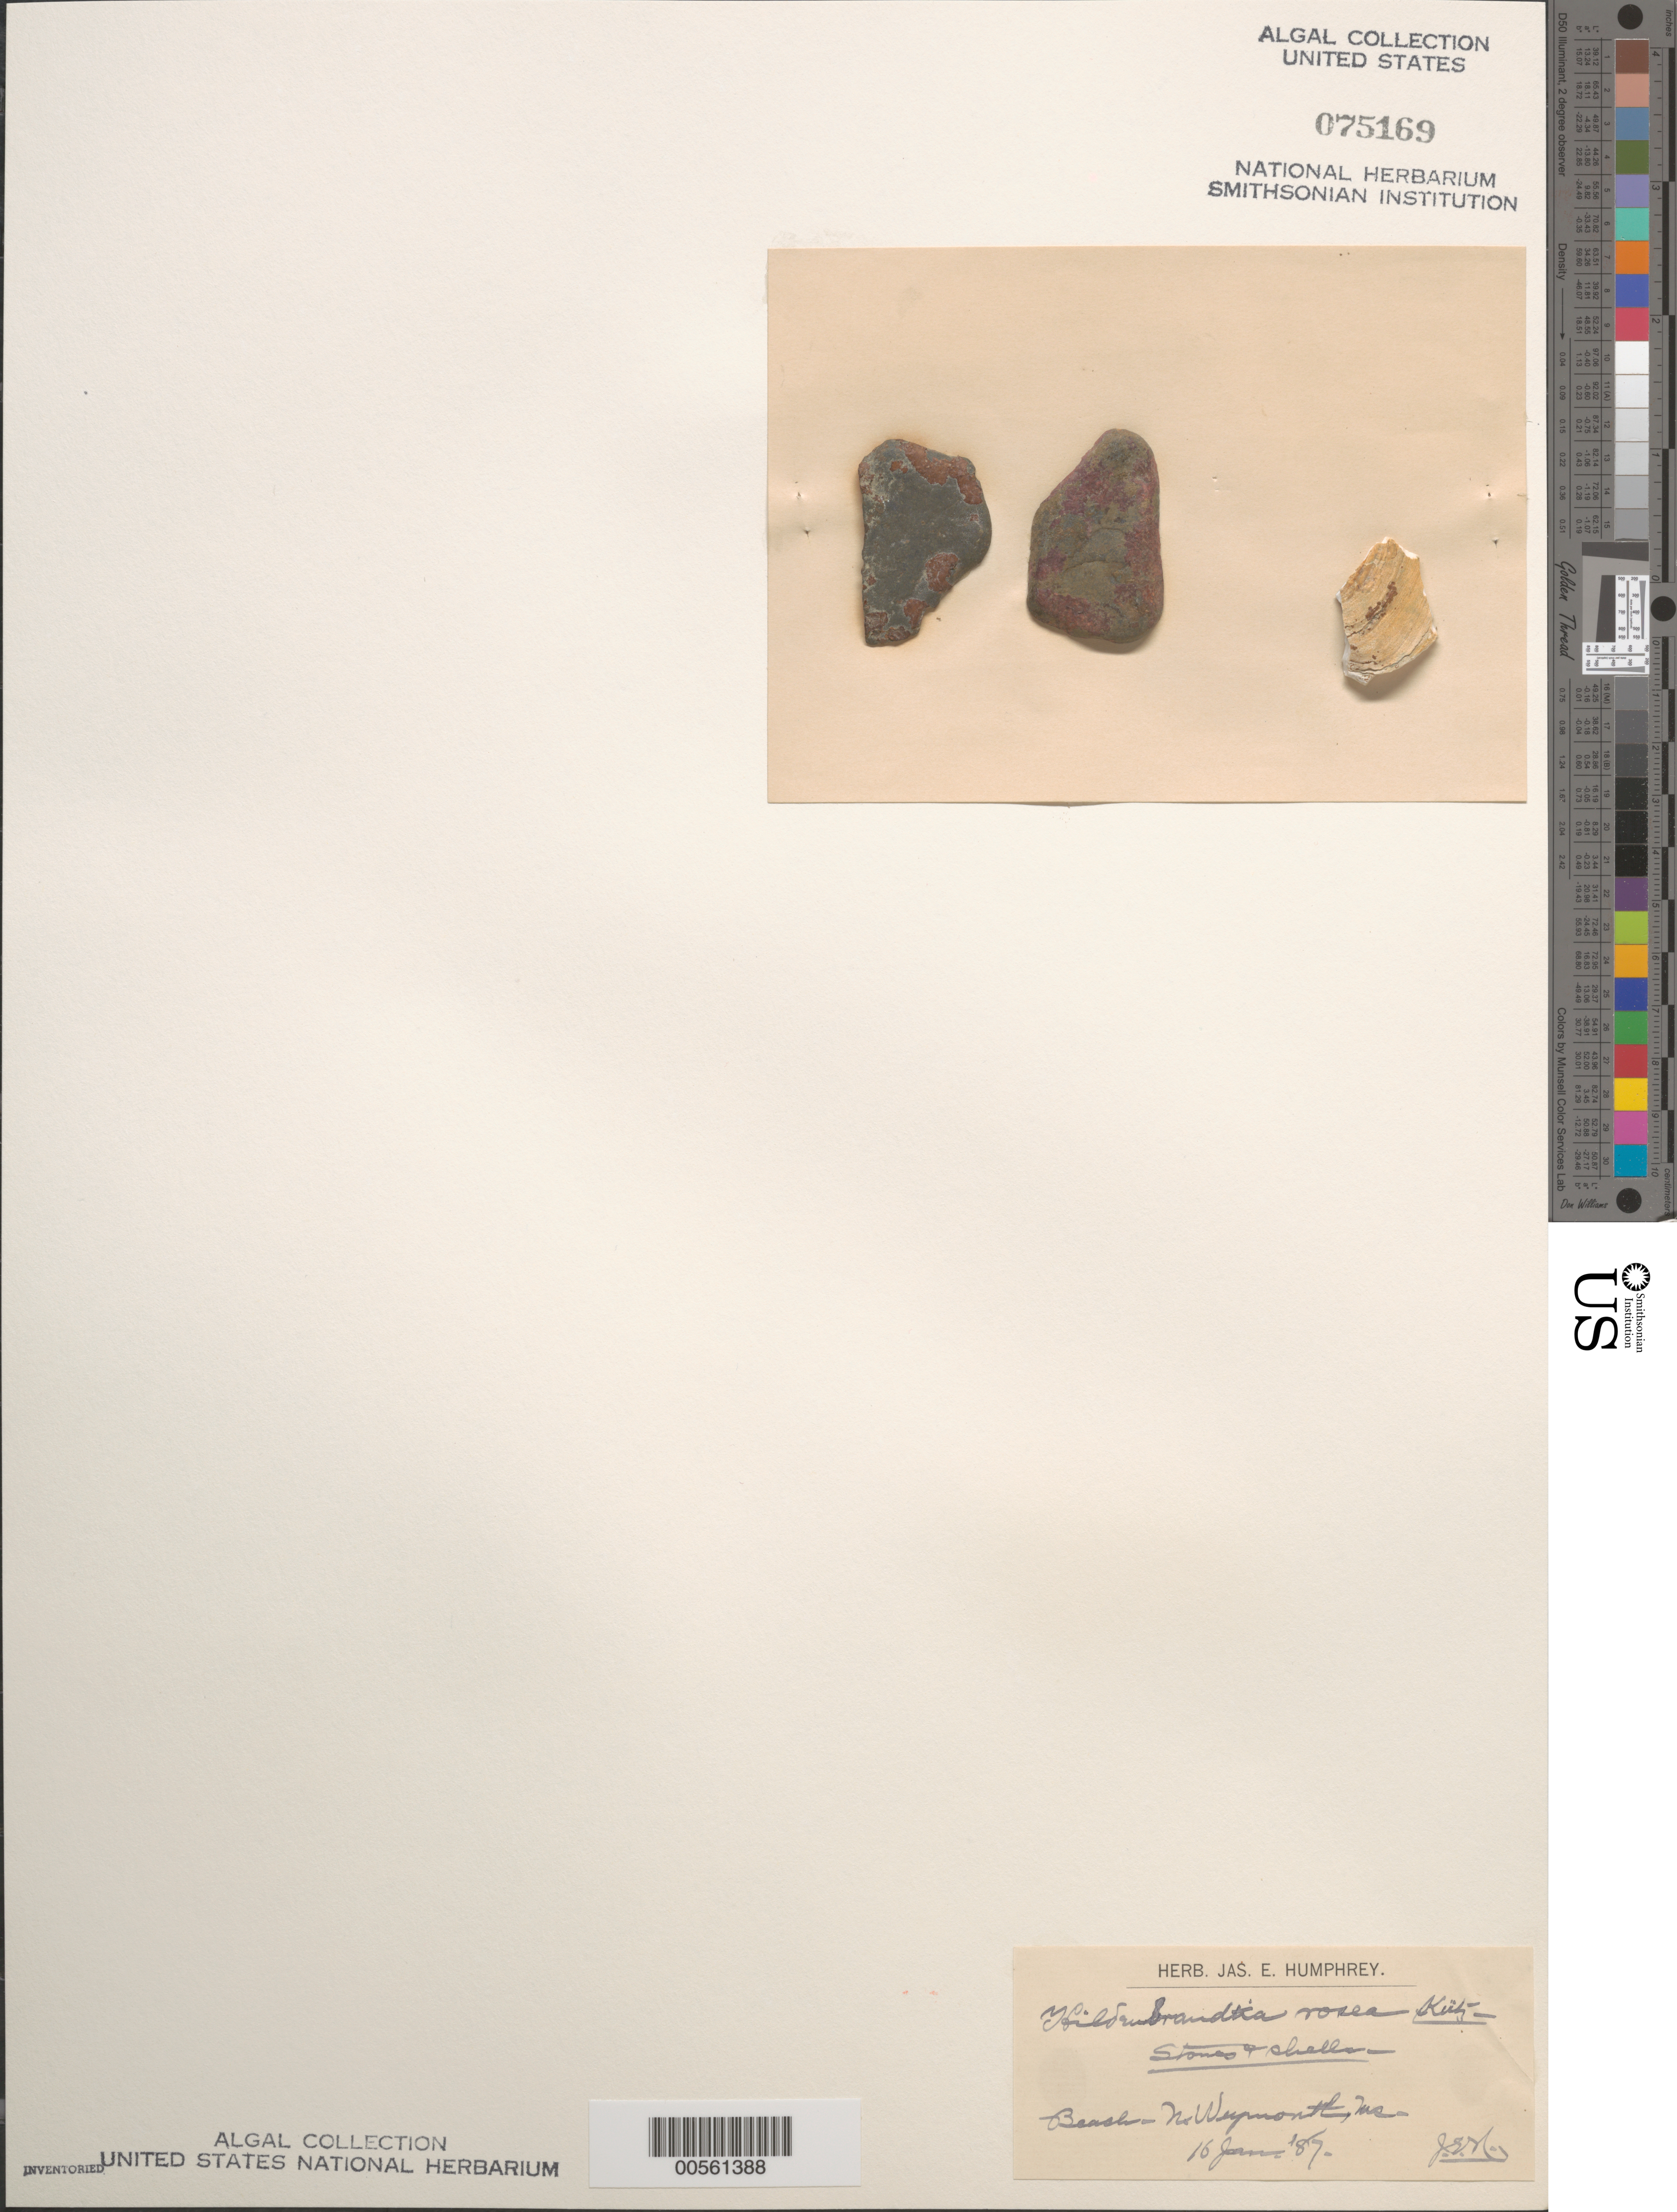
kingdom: Plantae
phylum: Rhodophyta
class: Florideophyceae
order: Hildenbrandiales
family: Hildenbrandiaceae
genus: Hildenbrandia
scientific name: Hildenbrandia rubra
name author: (Sommerf.) Menegh.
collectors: J. Humphrey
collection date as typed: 16 Jan 1887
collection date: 1887-01-16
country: United States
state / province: Massachusetts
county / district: Norfolk County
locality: North Weymouth Beach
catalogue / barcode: US 75169